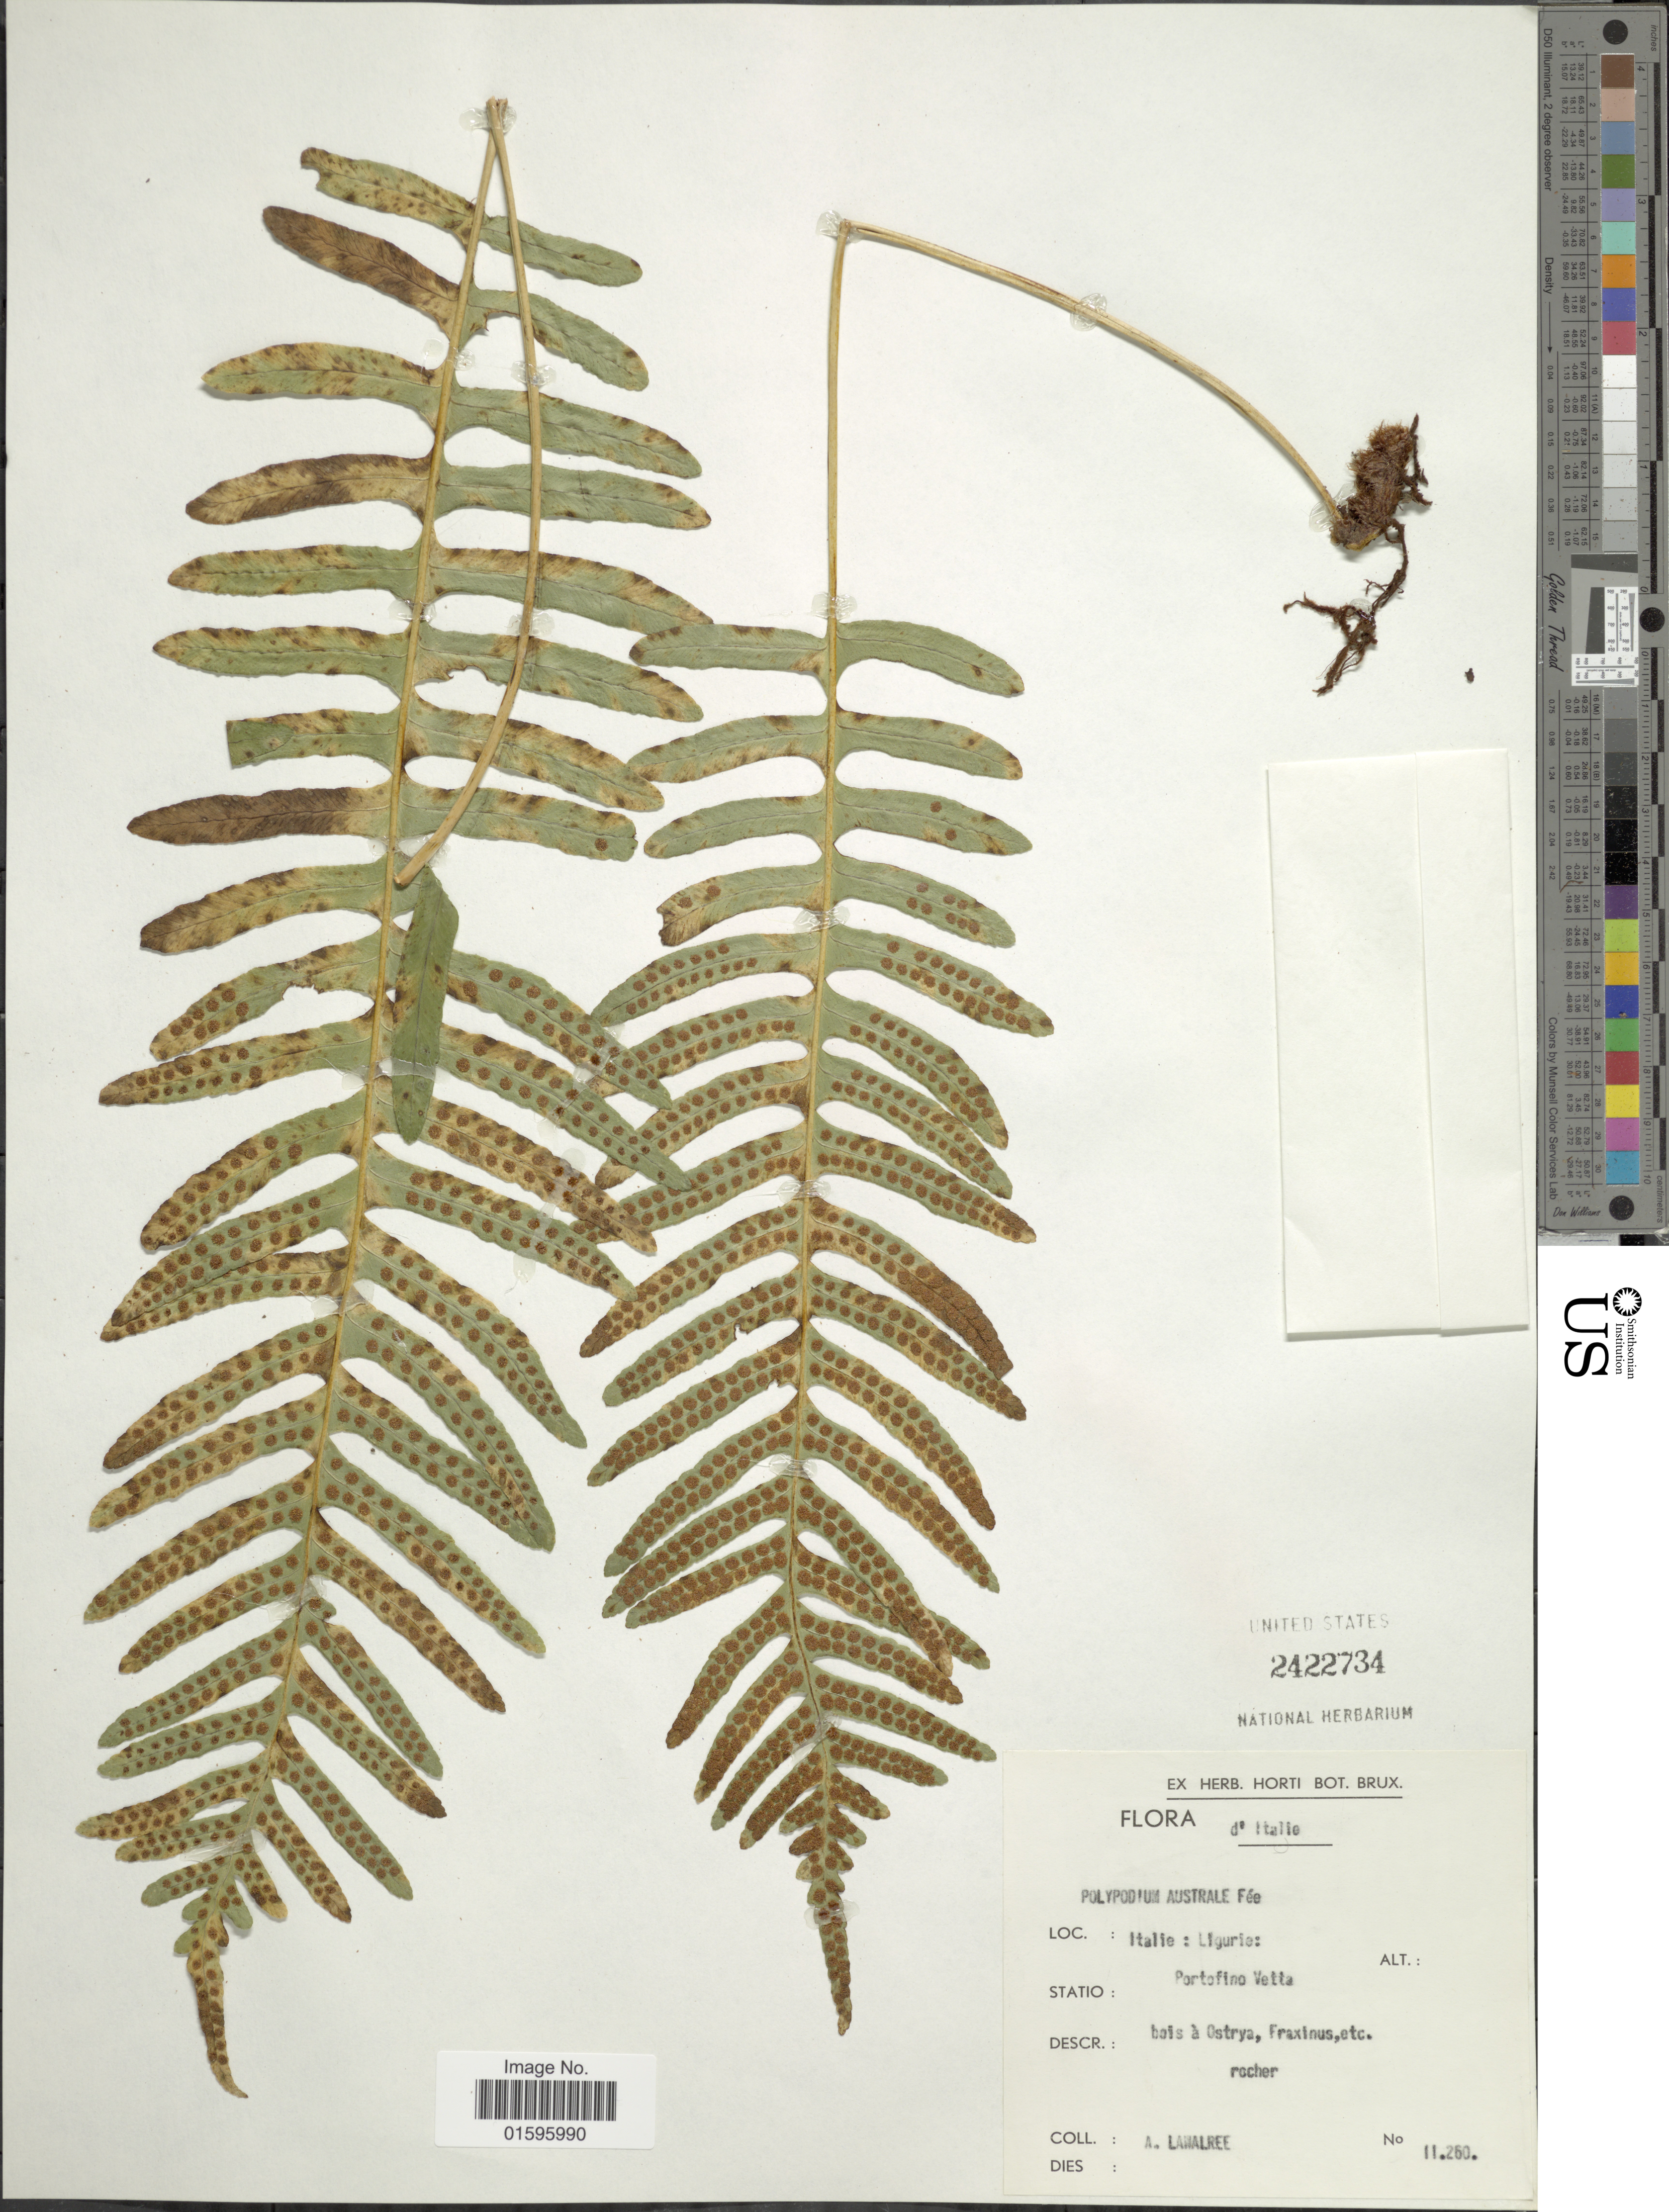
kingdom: Plantae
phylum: Tracheophyta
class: Polypodiopsida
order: Polypodiales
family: Polypodiaceae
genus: Polypodium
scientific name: Polypodium vulgare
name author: L.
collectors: A. G. Lawalrée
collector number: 11260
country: Italy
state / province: Liguria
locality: D'Italie, Ligurie, Portofino Vetia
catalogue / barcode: US 2422734